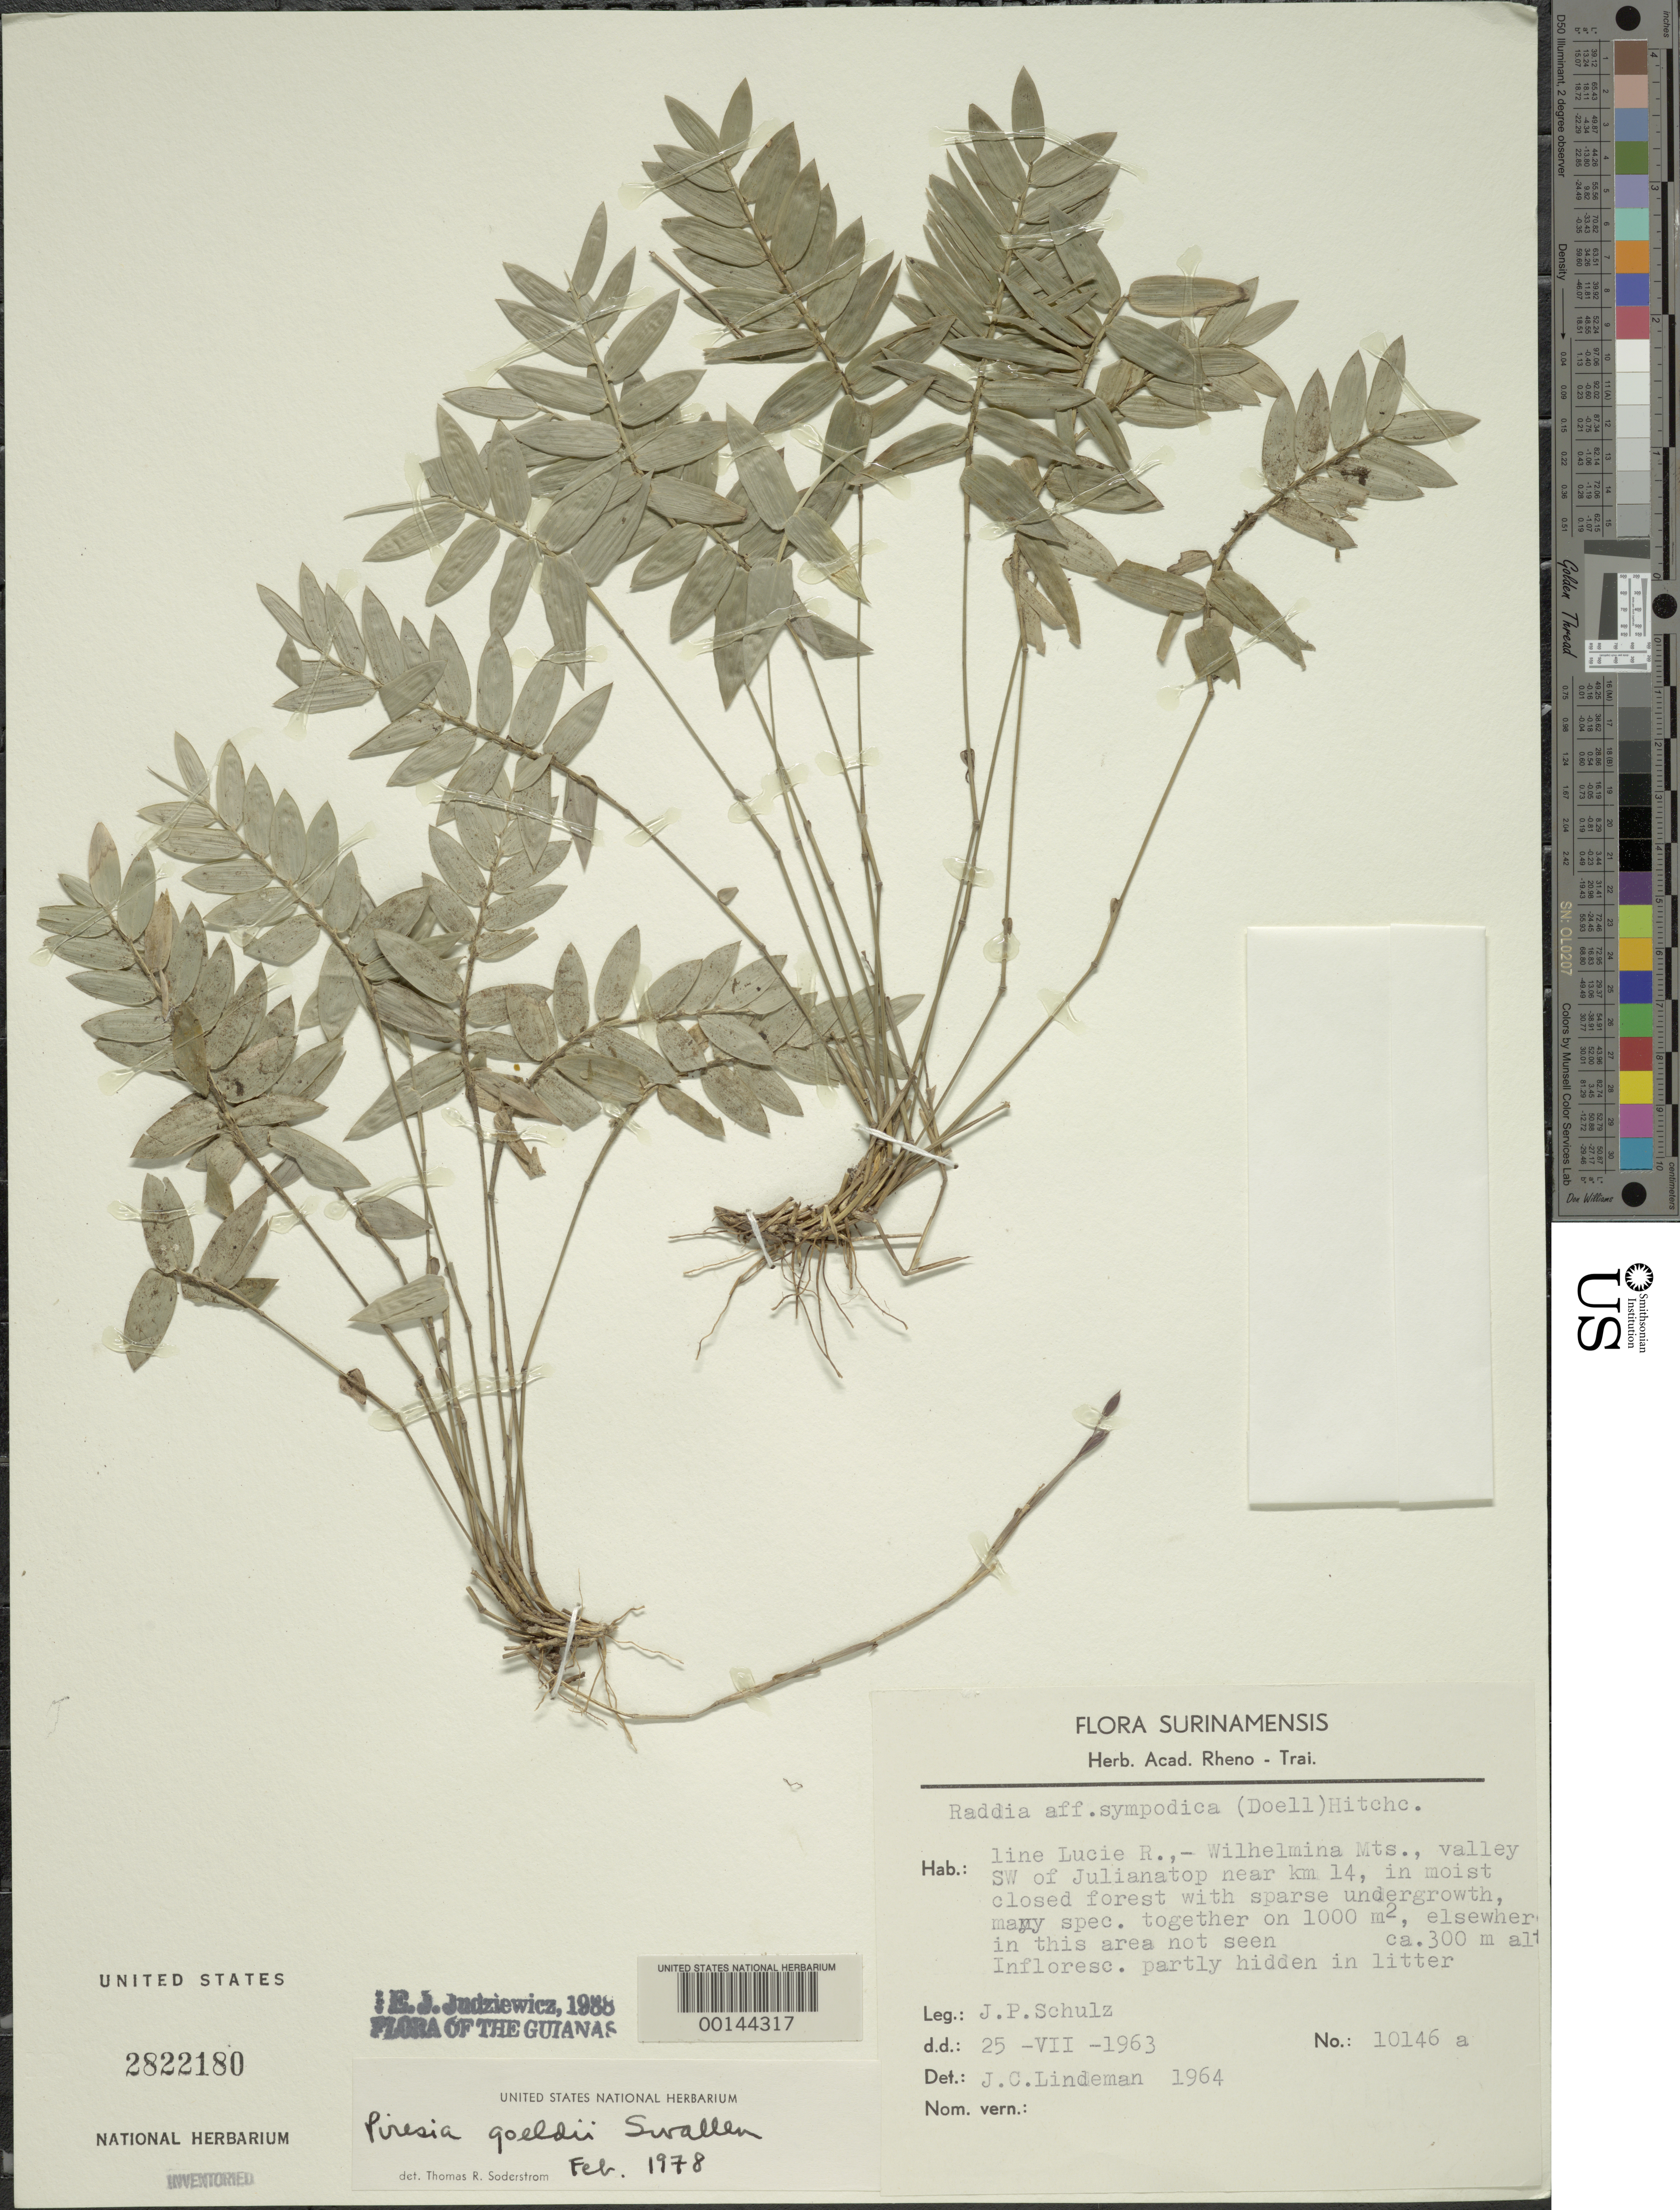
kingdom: Plantae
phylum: Tracheophyta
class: Liliopsida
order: Poales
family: Poaceae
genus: Piresia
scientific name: Piresia goeldii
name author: Swallen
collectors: J. P. Schulz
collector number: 10146 A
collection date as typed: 25 Jul 1963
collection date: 1963-07-25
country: Suriname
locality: Wilhelmina mt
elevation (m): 300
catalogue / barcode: US 2822180